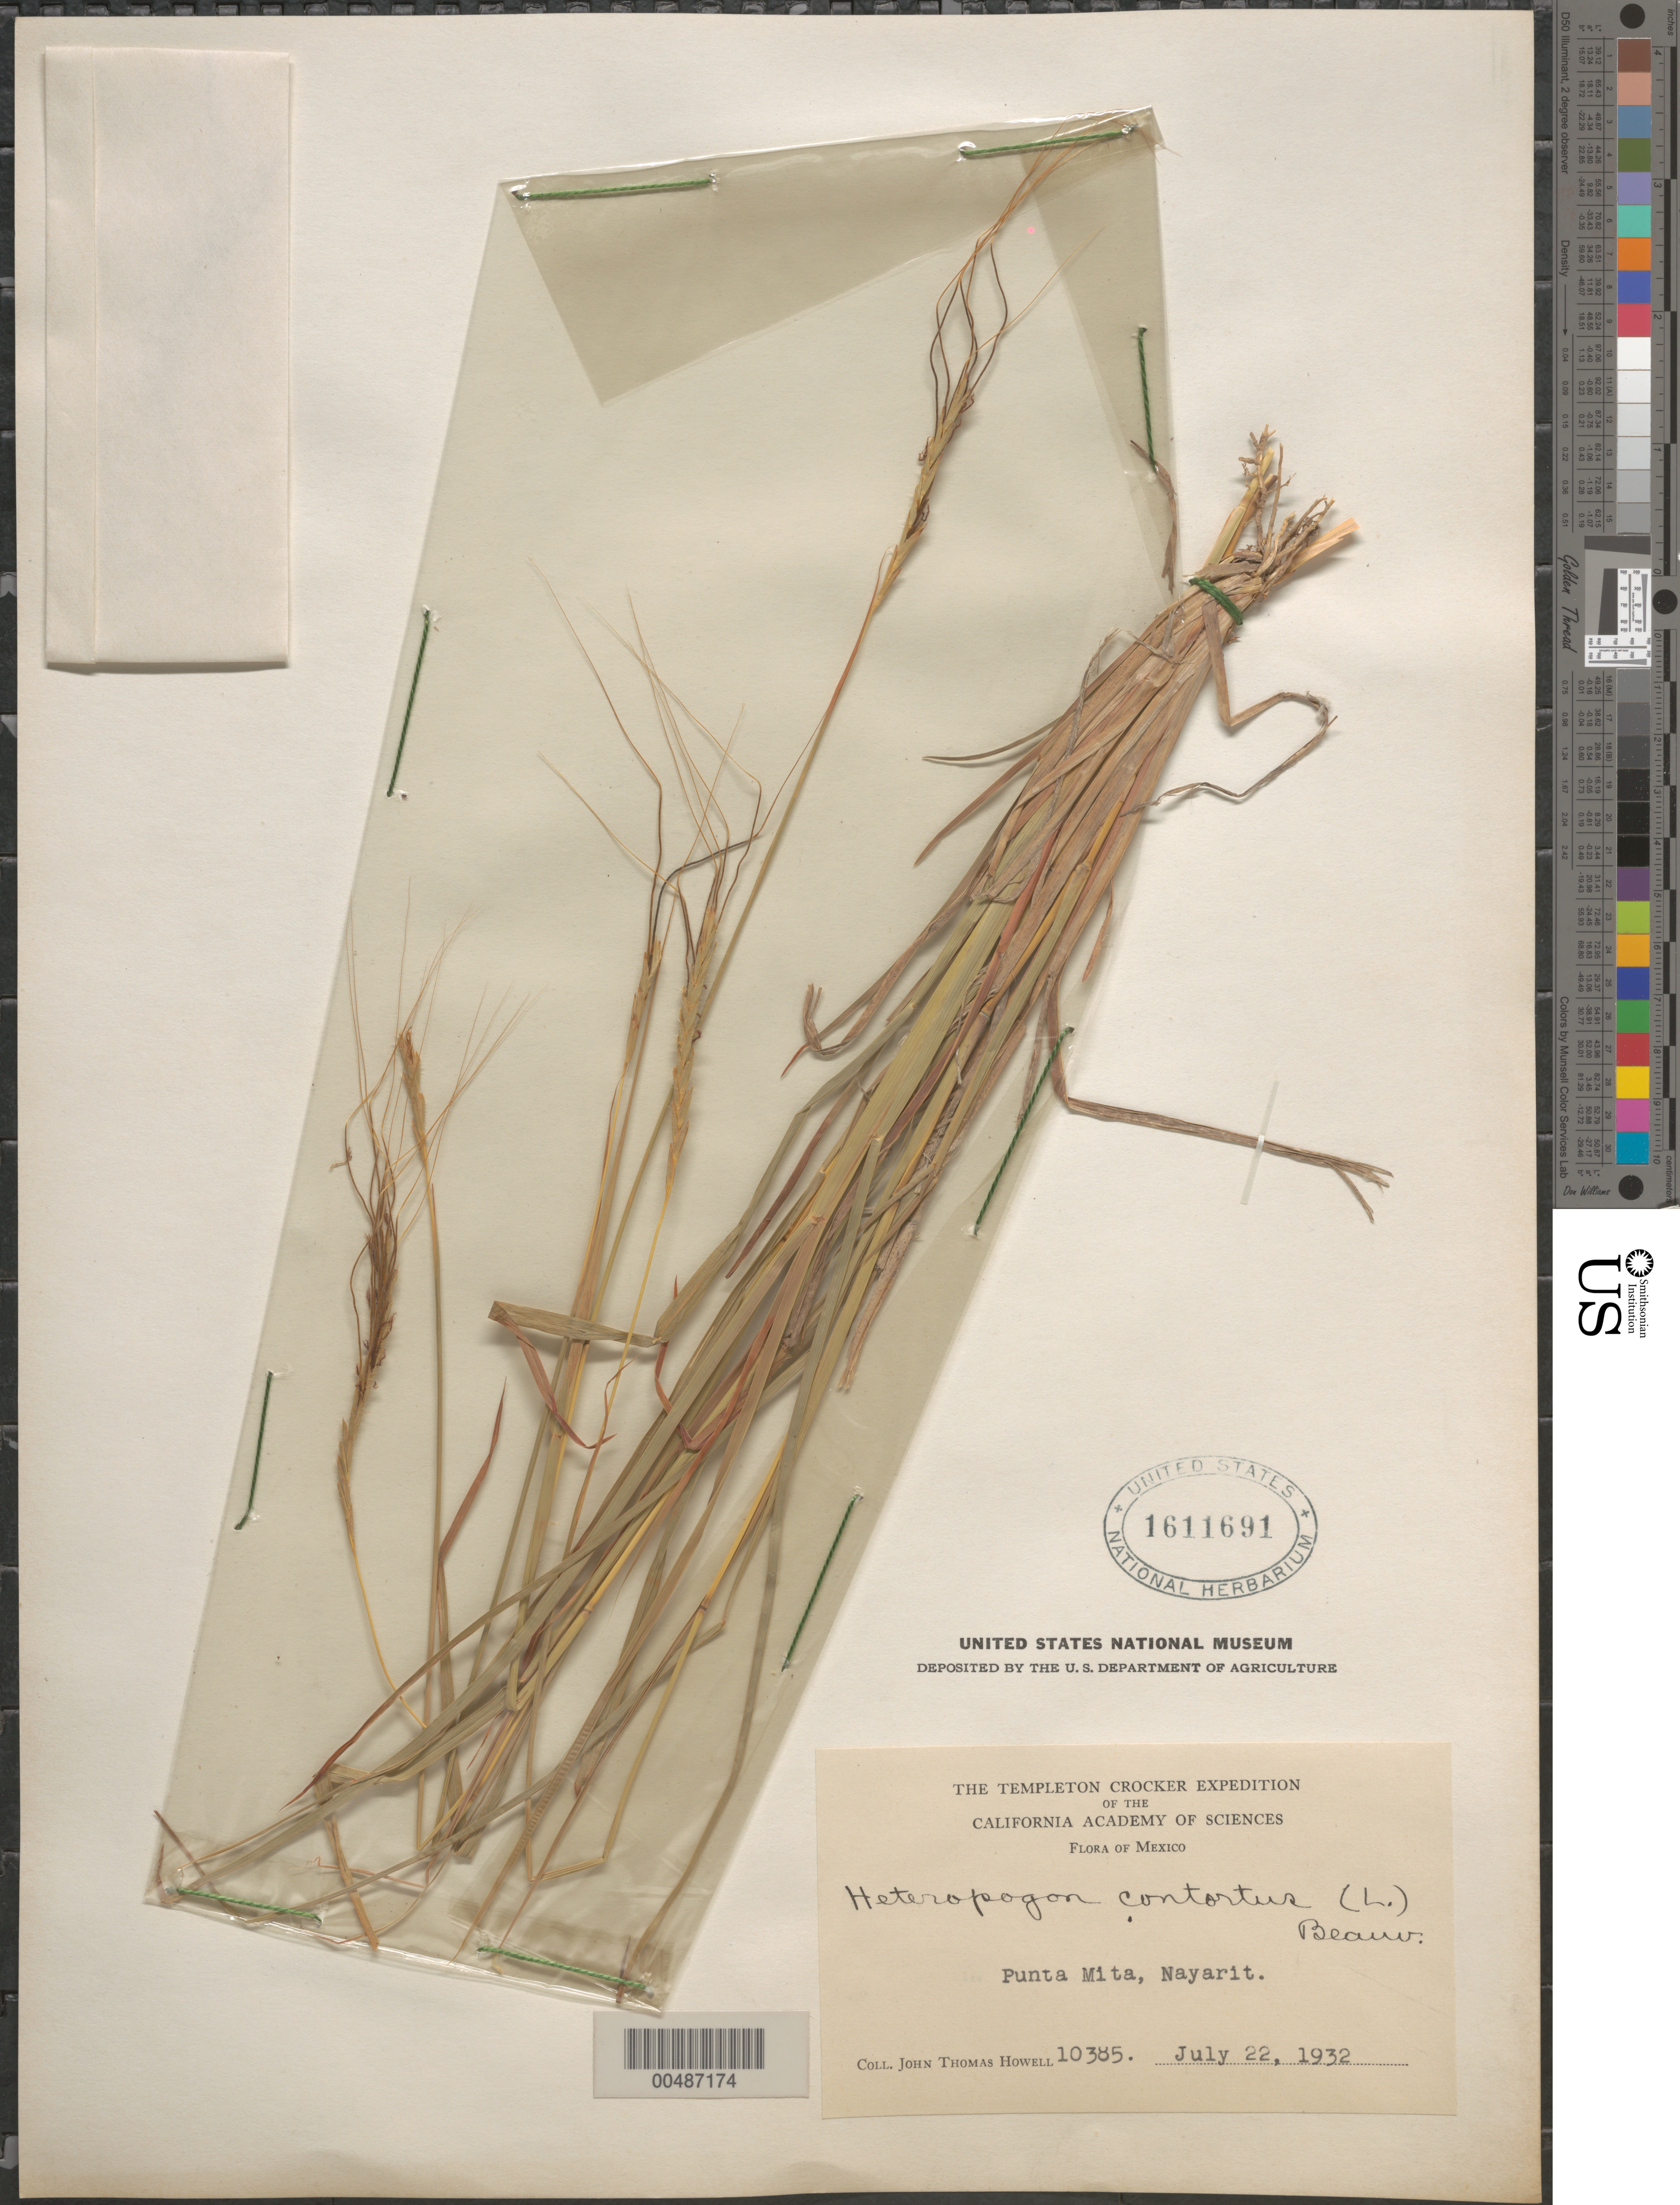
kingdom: Plantae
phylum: Tracheophyta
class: Liliopsida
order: Poales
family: Poaceae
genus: Heteropogon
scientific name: Heteropogon contortus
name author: (L.) P. Beauv. ex Roem. & Schult.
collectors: J. T. Howell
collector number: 10385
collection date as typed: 22 Jul 1932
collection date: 1932-07-22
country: Mexico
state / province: Nayarit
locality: Punta Mita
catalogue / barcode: US 1611691